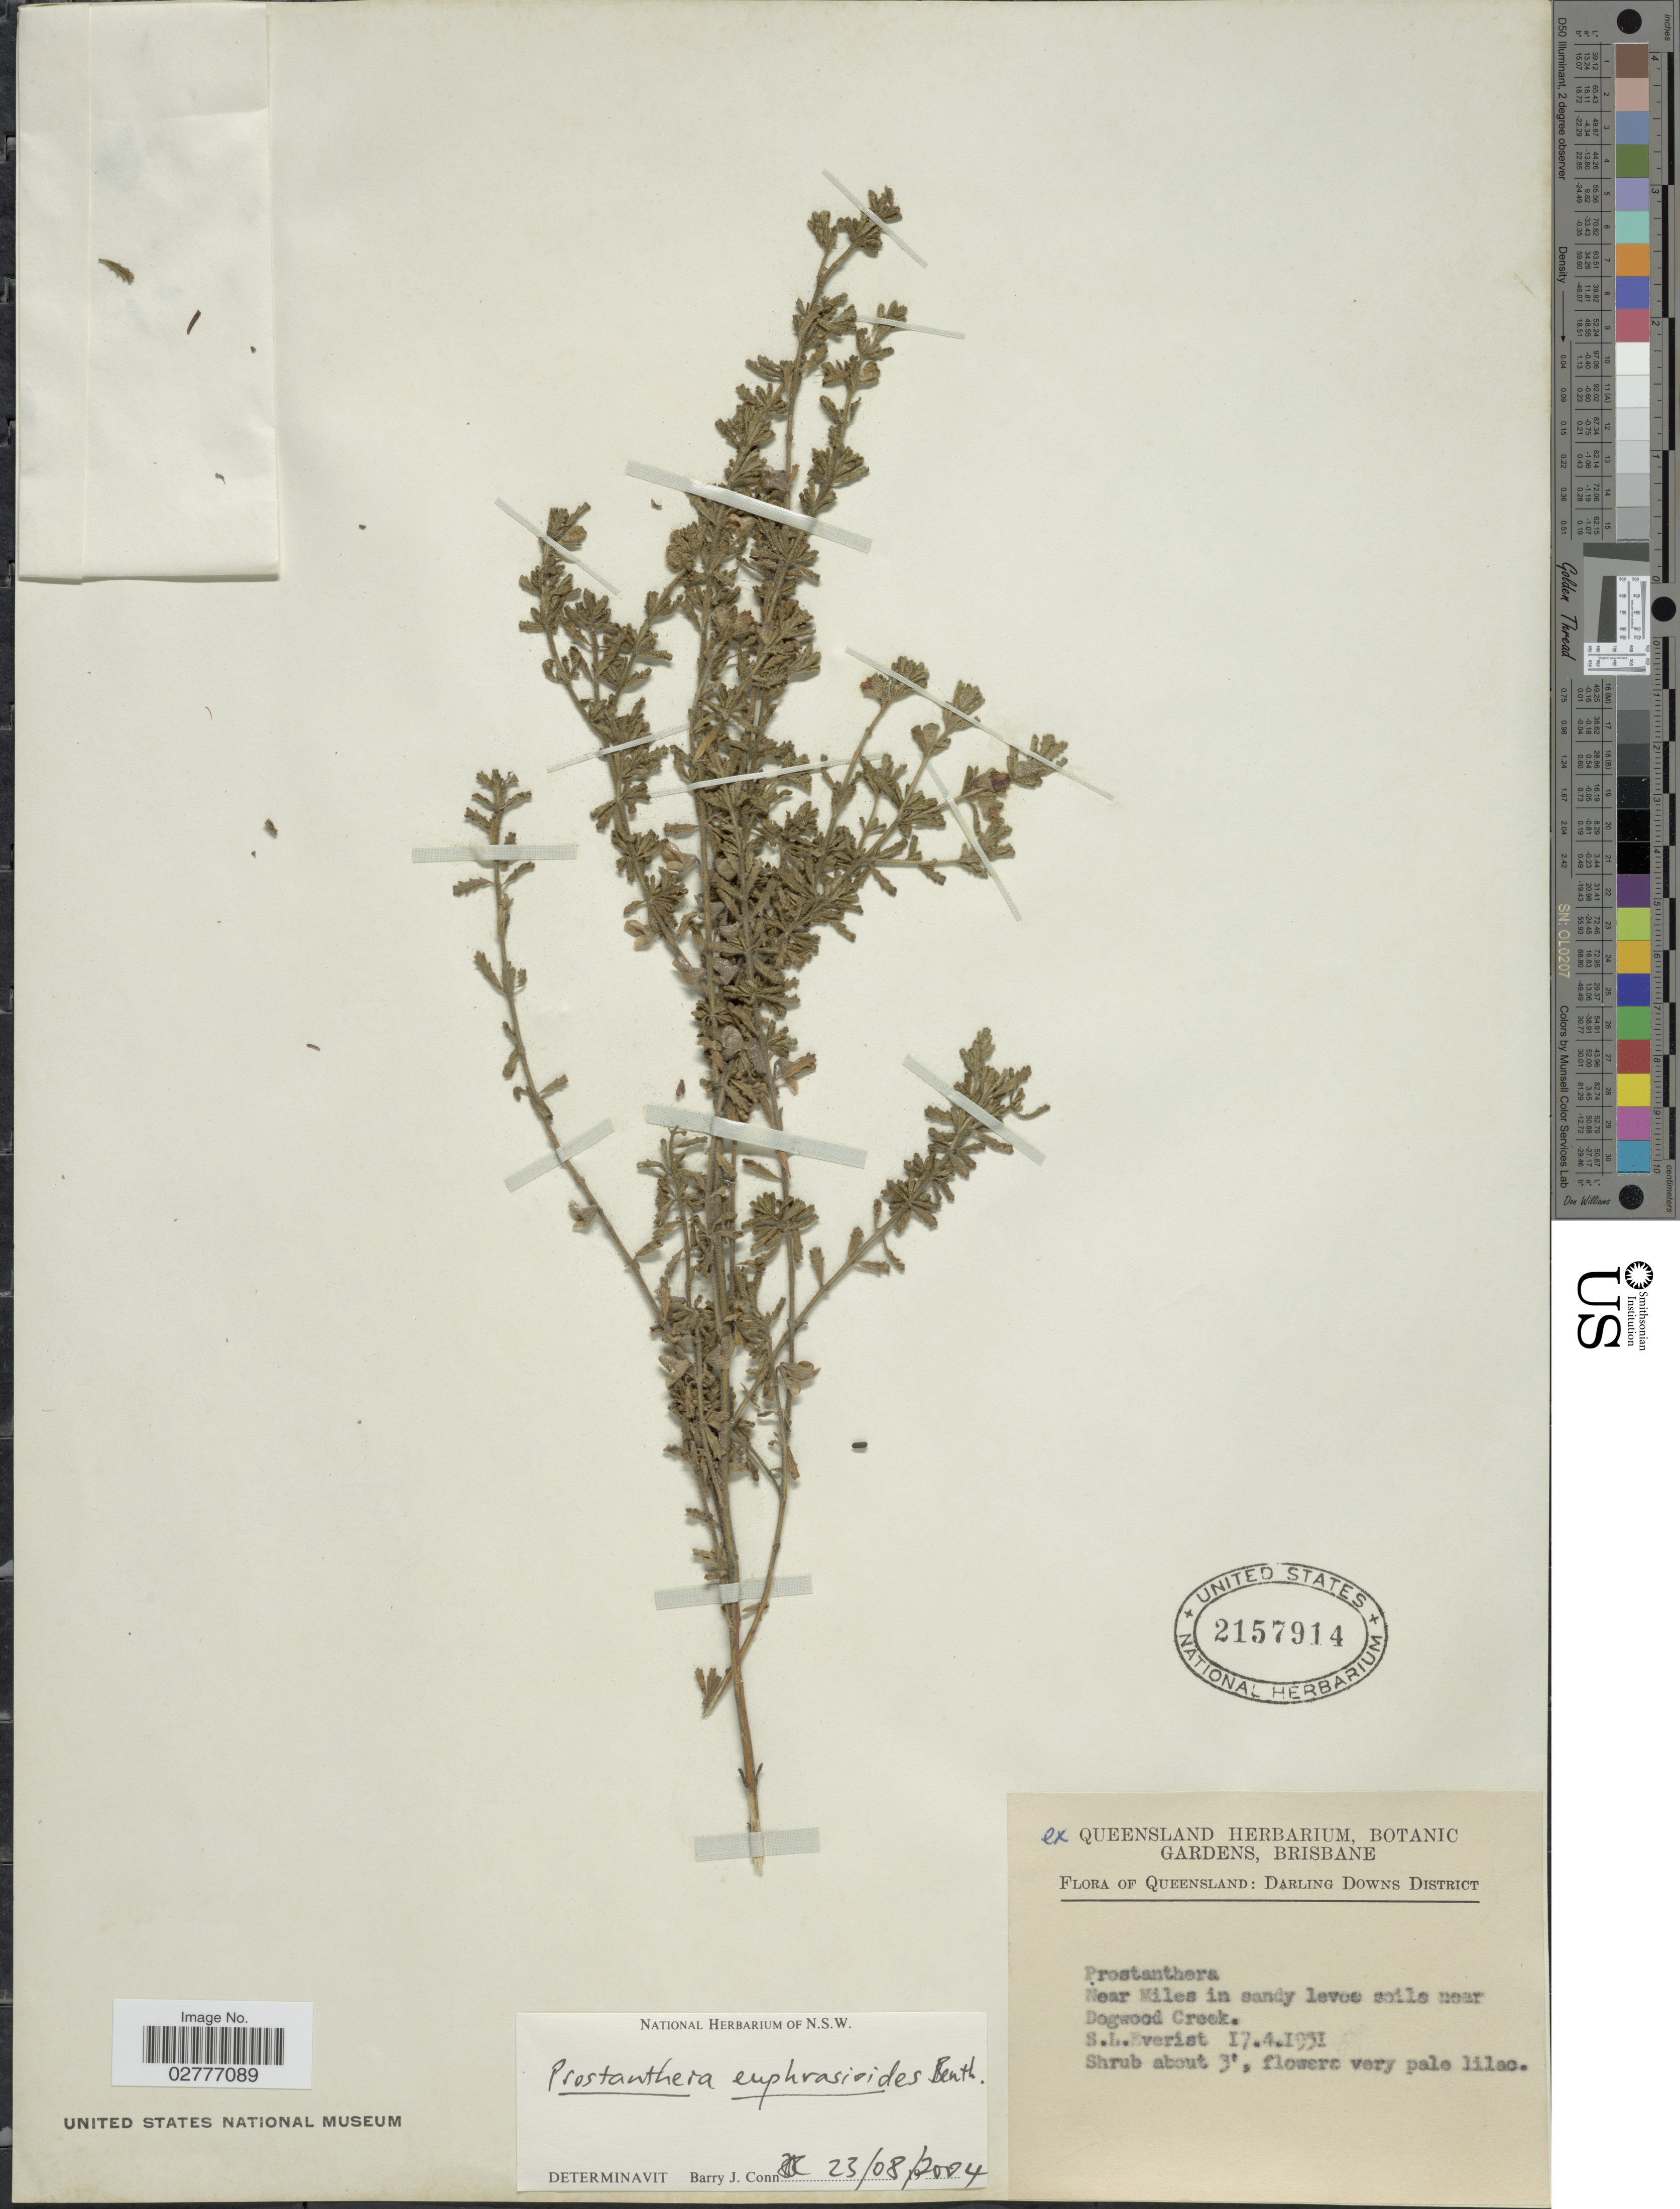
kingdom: Plantae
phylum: Tracheophyta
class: Magnoliopsida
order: Lamiales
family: Lamiaceae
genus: Prostanthera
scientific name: Prostanthera euphrasioides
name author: Benth.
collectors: S. Everist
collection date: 1931-04-17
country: Australia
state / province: Queensland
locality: Darling Downs District. Near Miles in sandy levee soils near Dogwood Creek.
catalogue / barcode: US 2157914